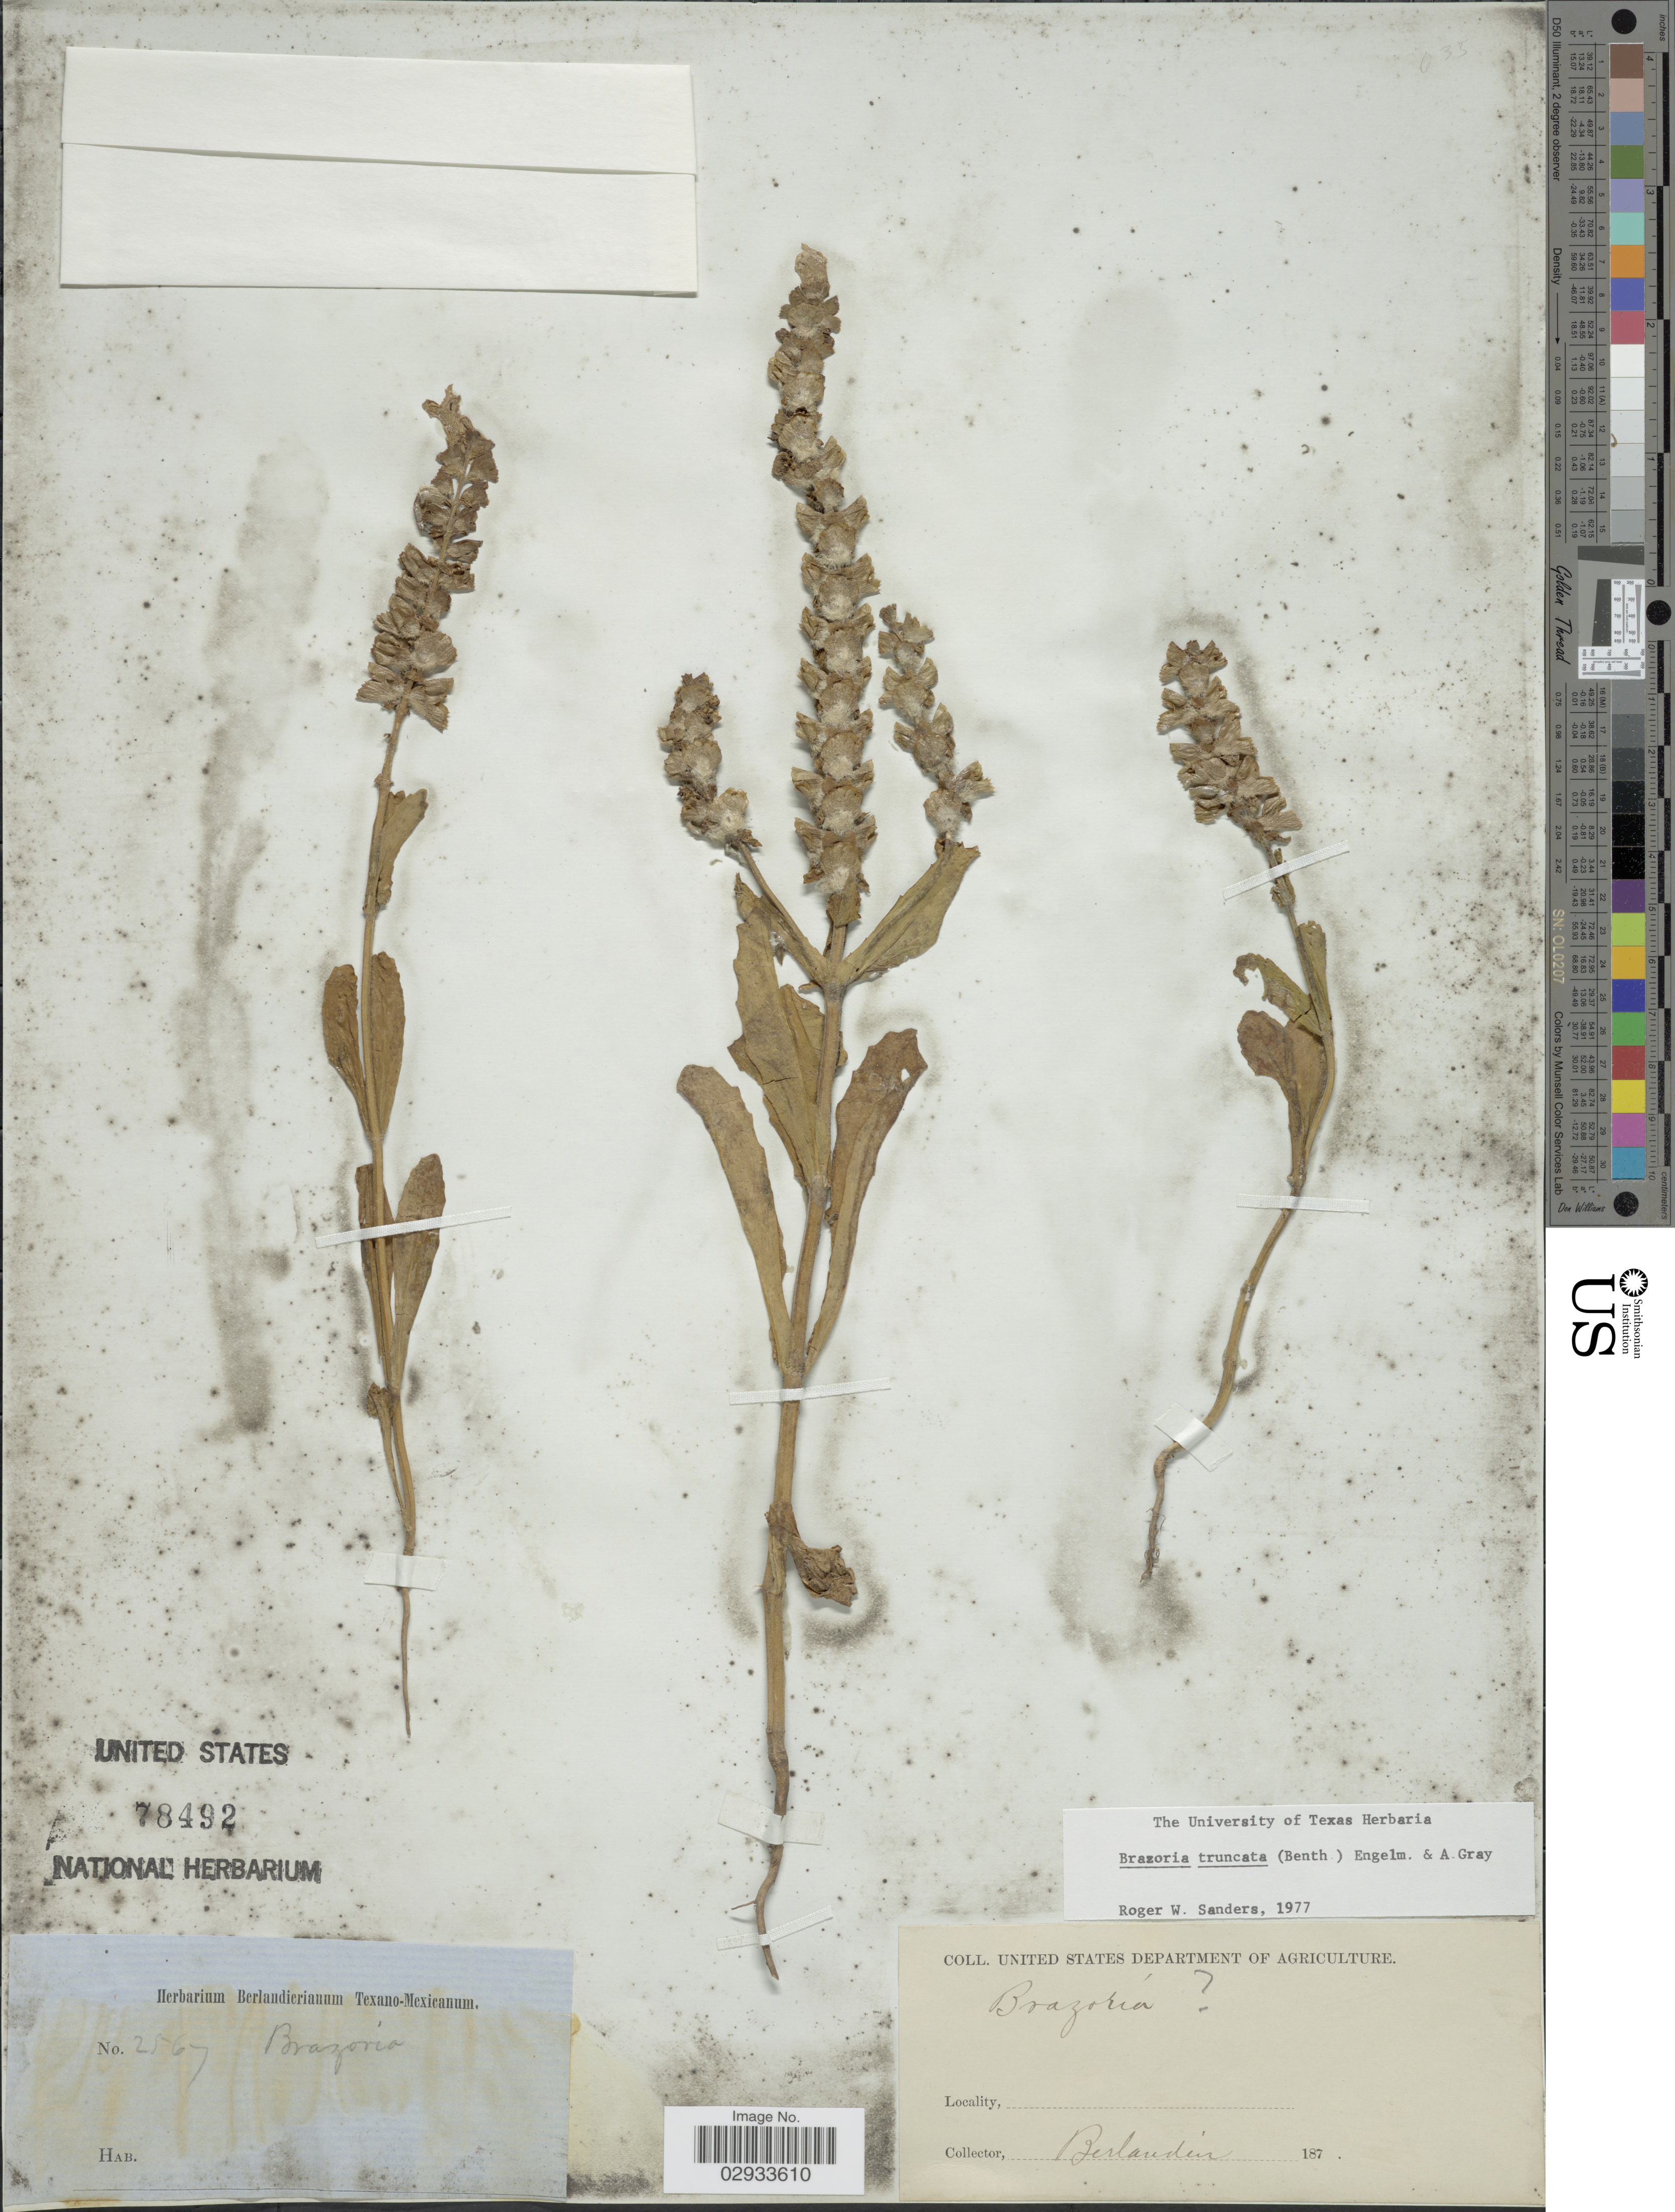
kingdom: Plantae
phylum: Tracheophyta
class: Magnoliopsida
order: Lamiales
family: Lamiaceae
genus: Brazoria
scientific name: Brazoria truncata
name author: (Benth.) Engelm. & A. Gray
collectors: J. L. Berlandier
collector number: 2567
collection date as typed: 187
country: United States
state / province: Texas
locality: Brazoria.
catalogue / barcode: US 78492